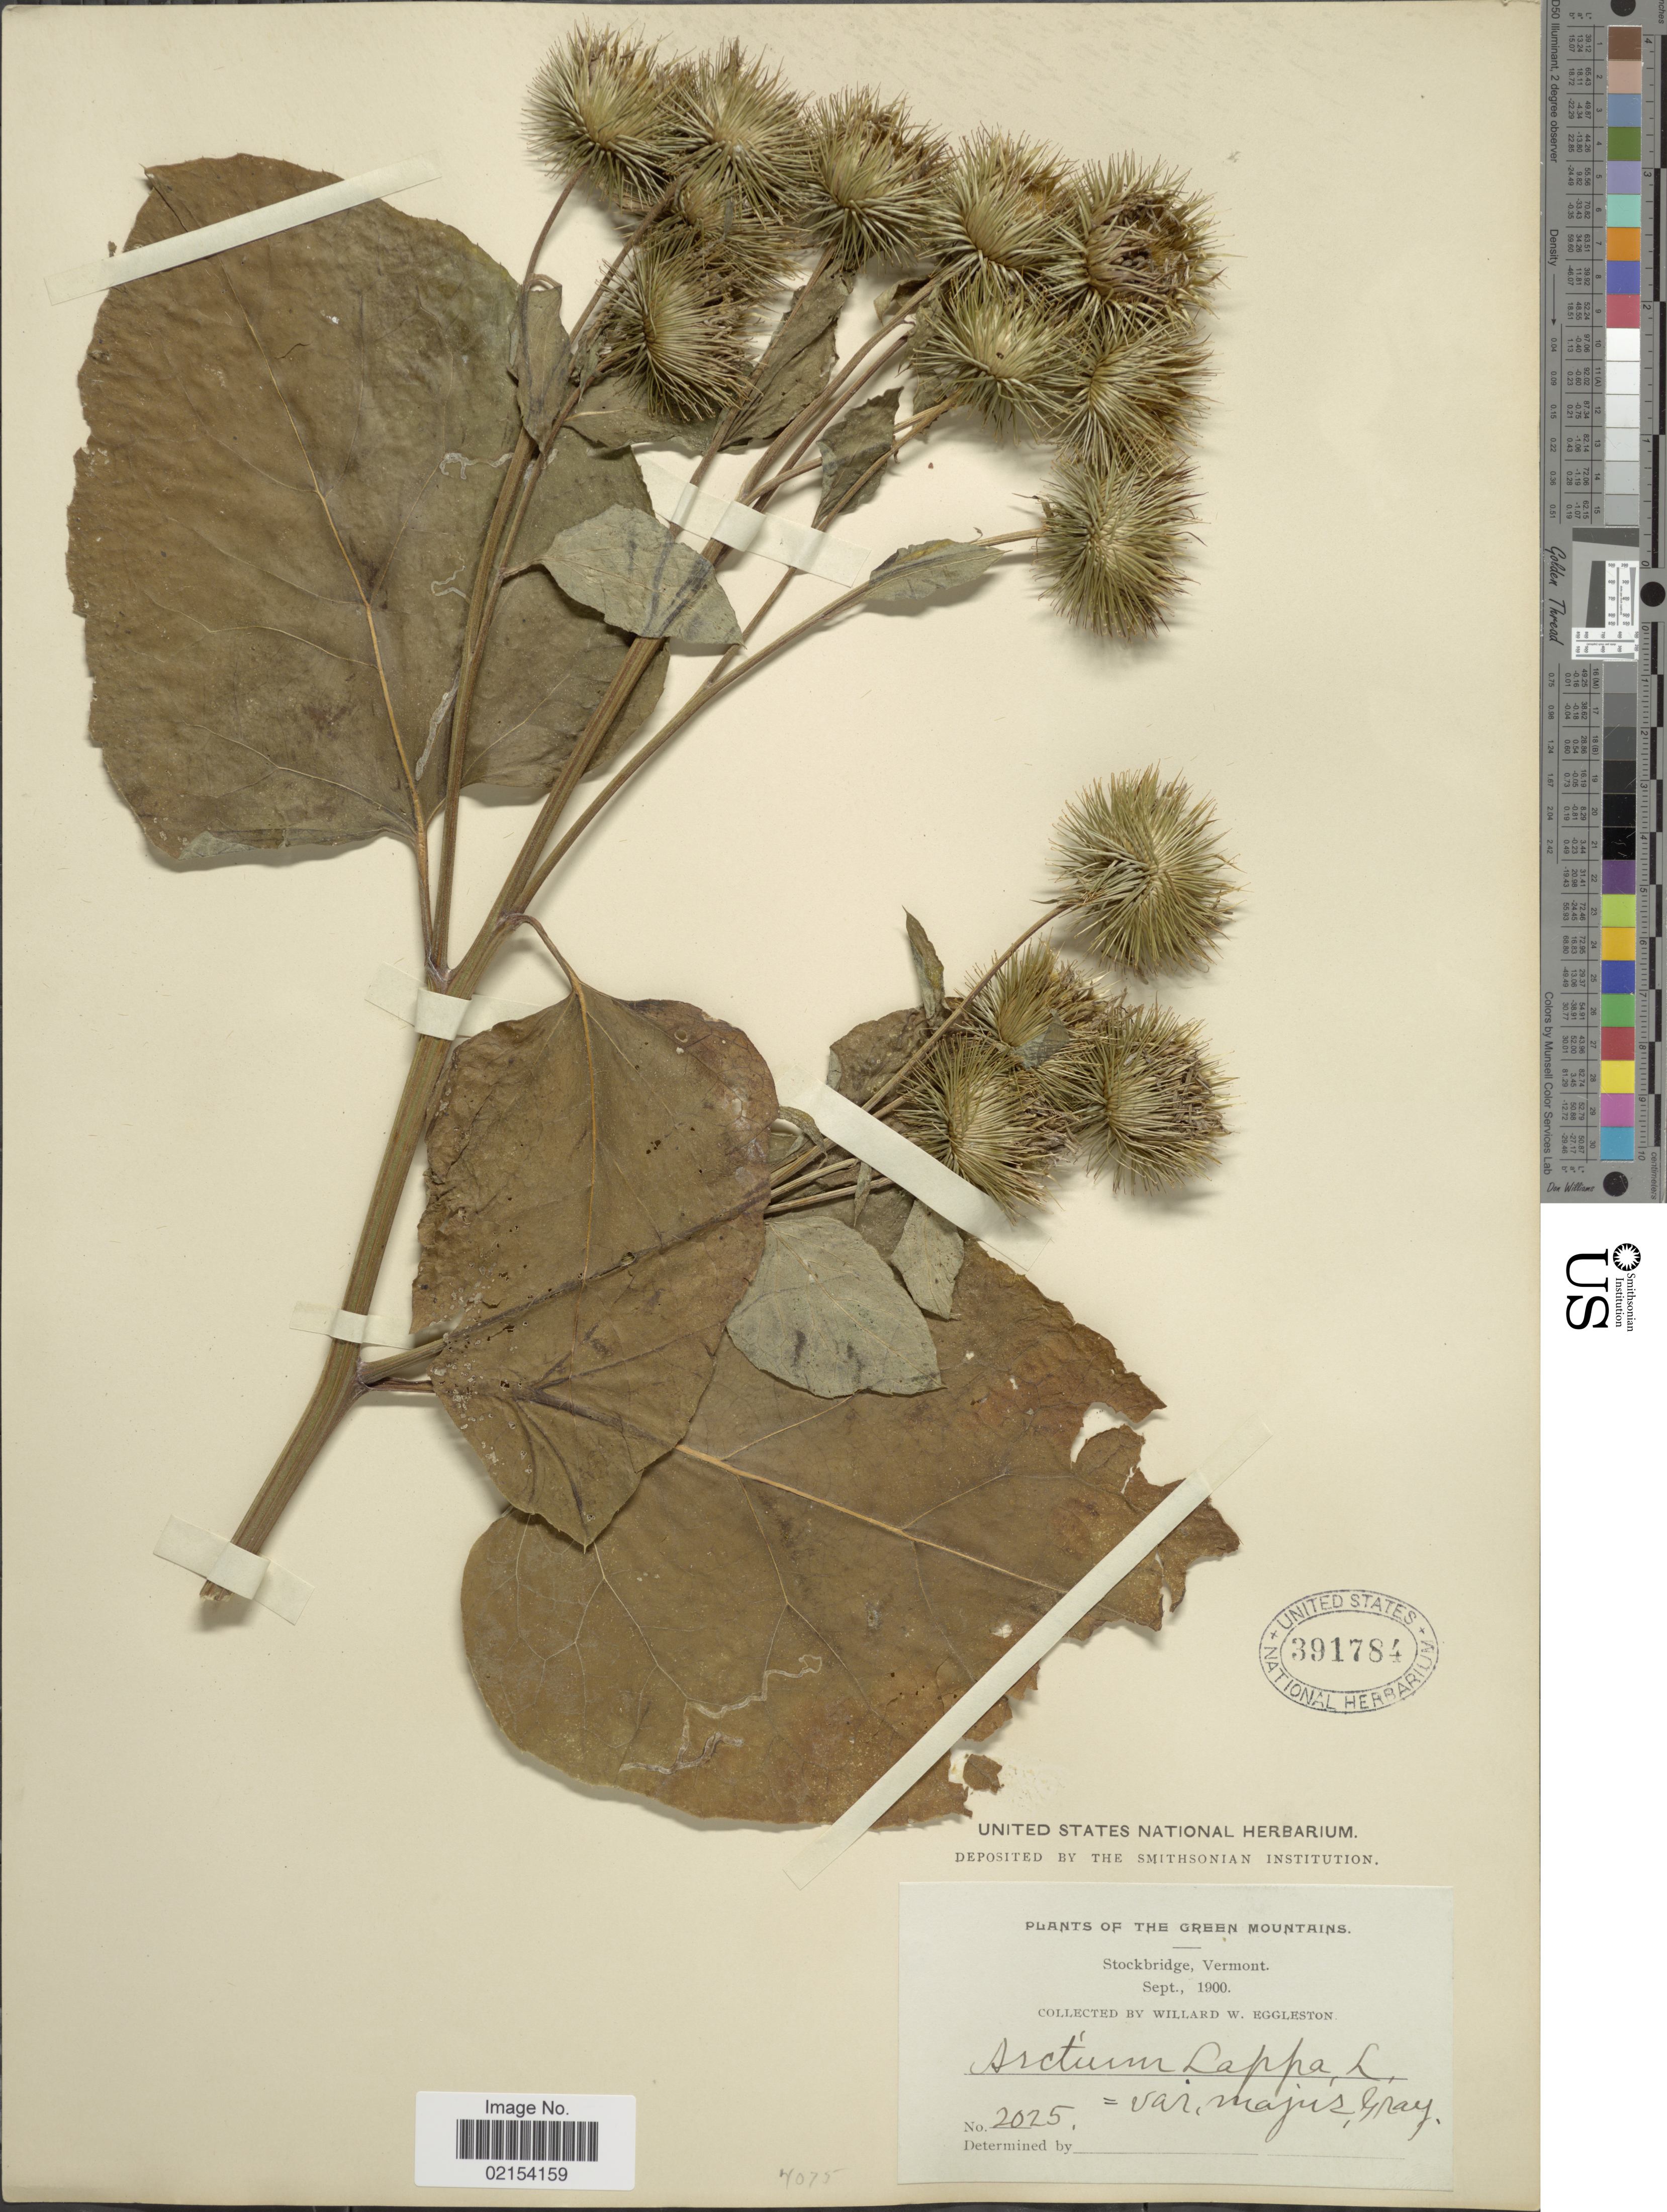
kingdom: Plantae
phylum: Tracheophyta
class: Magnoliopsida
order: Asterales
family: Asteraceae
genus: Arctium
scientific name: Arctium lappa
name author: L.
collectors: W. W. Eggleston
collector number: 2025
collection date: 1900-09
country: United States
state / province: Vermont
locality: Stockbridge, Green Mountains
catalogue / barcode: US 391784